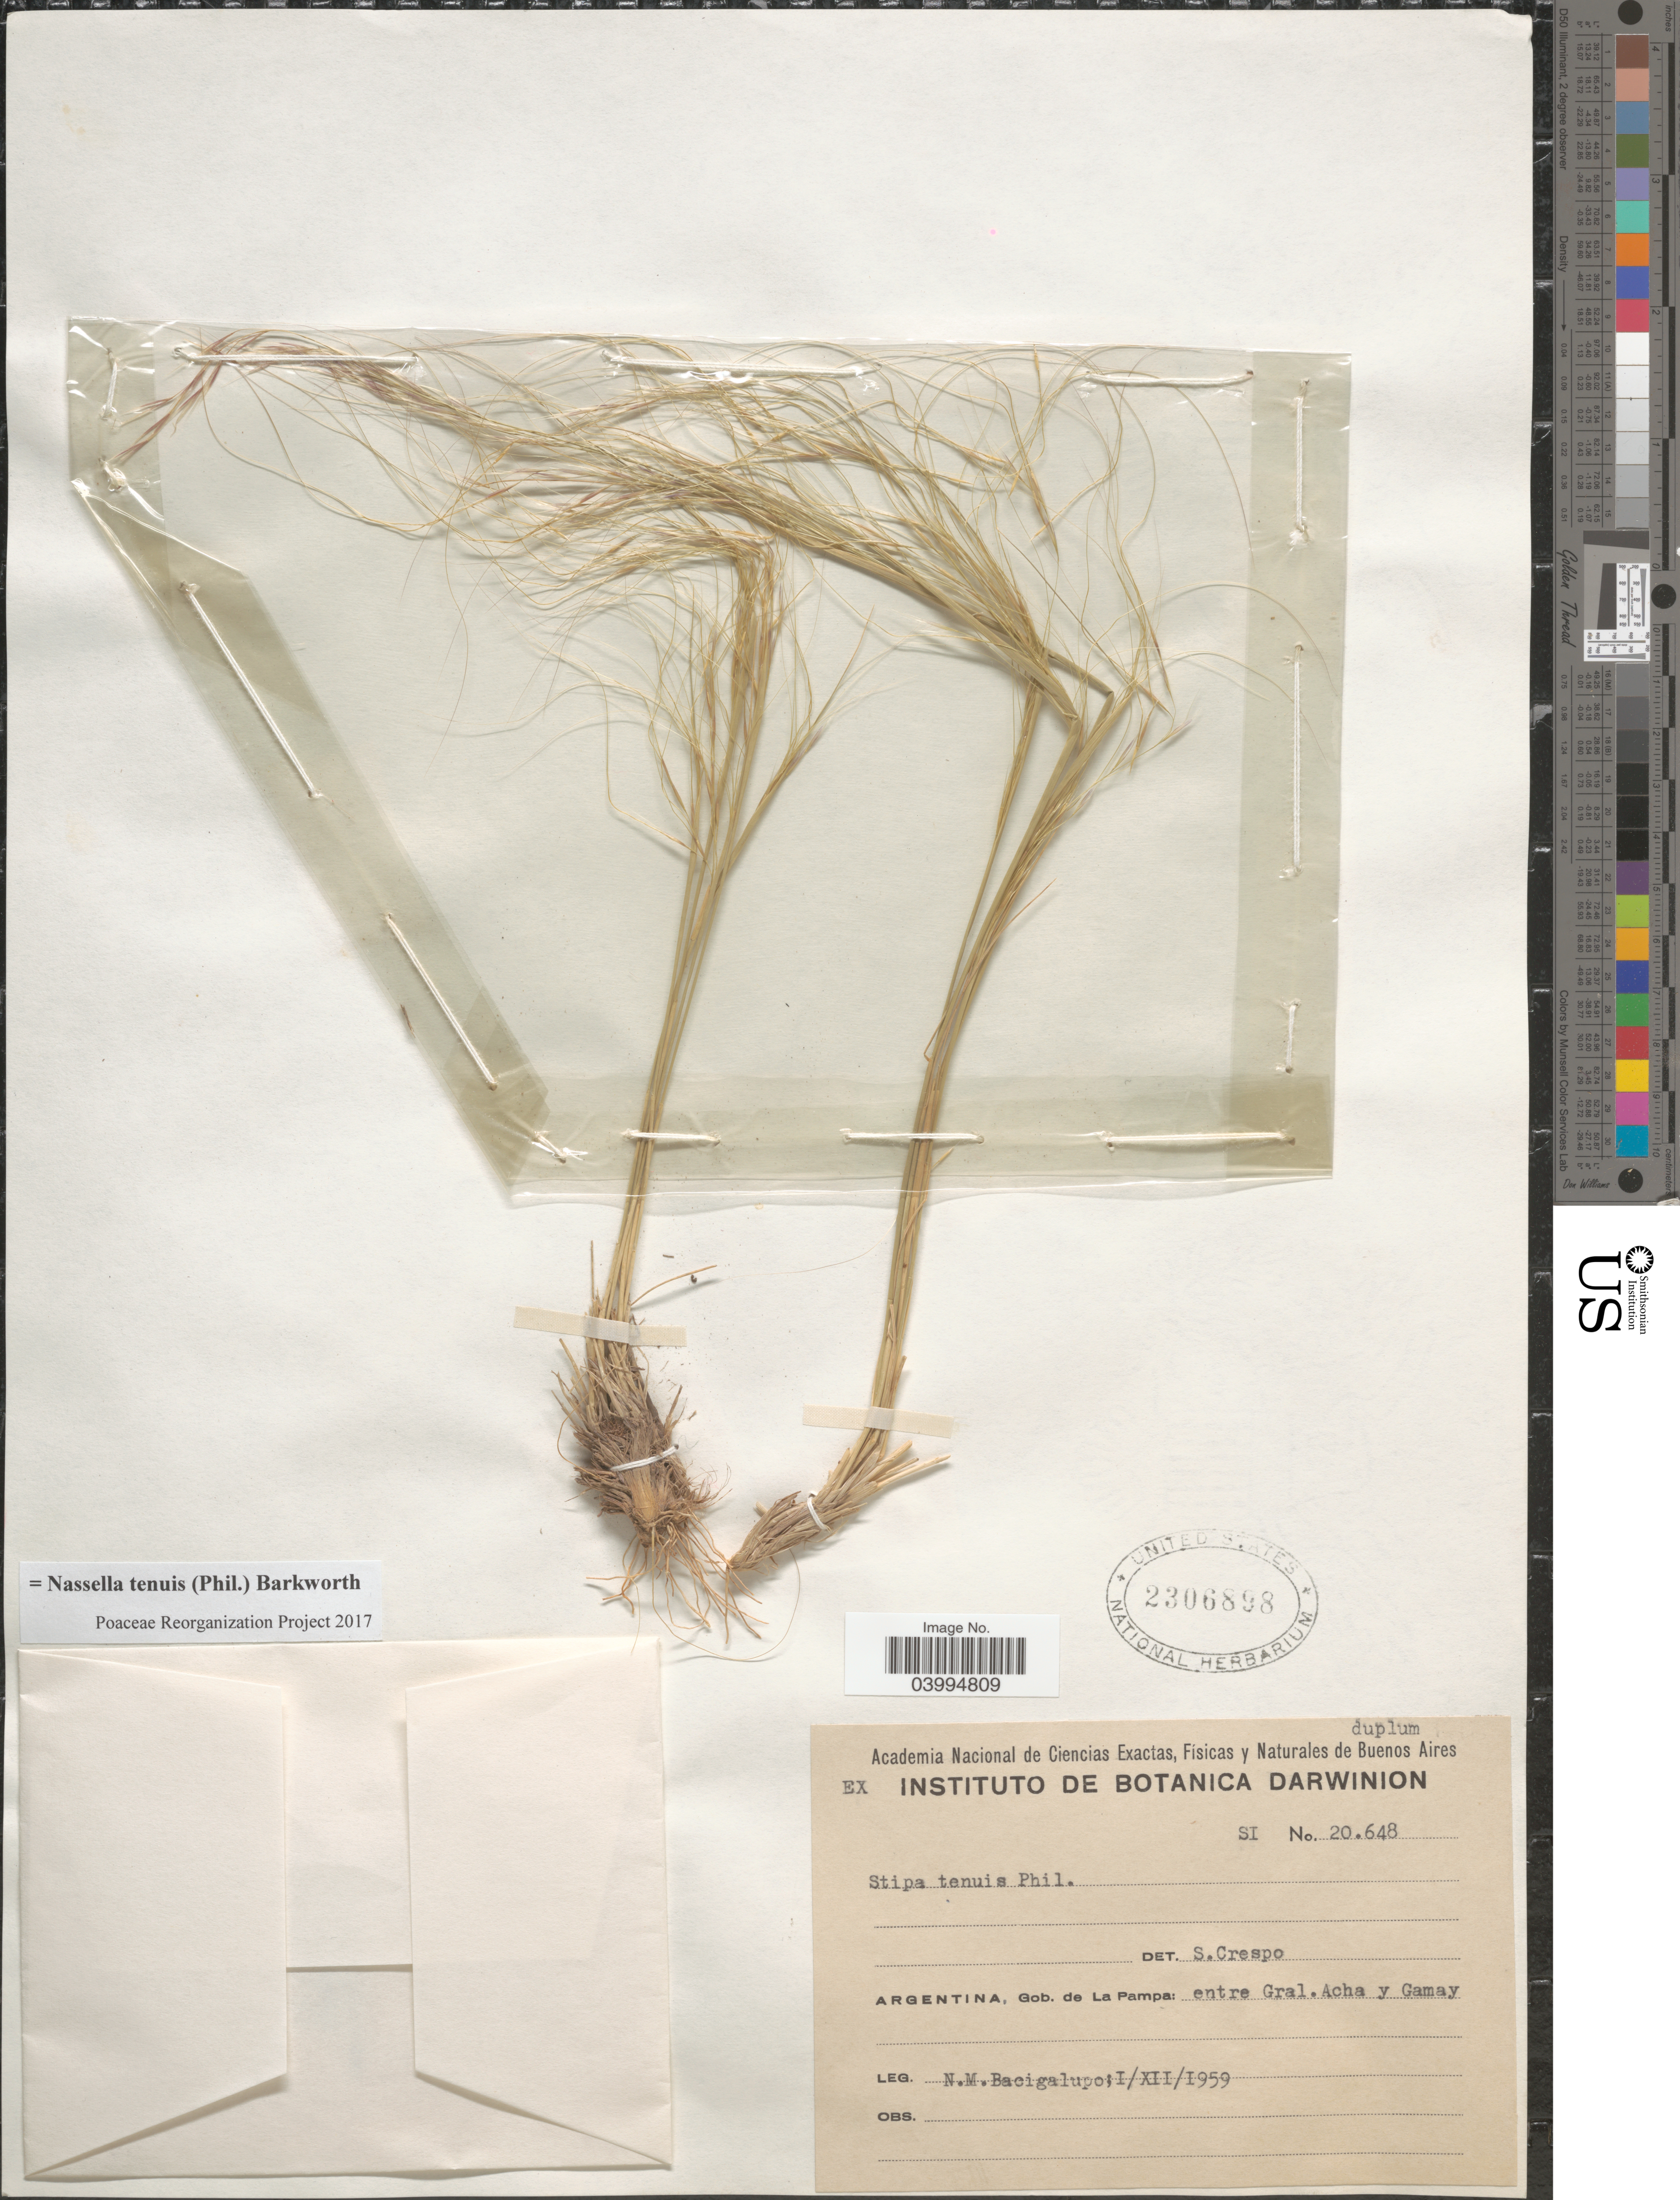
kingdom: Plantae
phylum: Tracheophyta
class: Liliopsida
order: Poales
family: Poaceae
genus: Nassella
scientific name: Nassella tenuis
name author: (Phil.) Barkworth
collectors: N. M. Bacigalupo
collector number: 20648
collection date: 1959-12-01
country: Argentina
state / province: La Pampa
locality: Gob. de La Pampa: entre Gral. Acha y Gamay.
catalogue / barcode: US 2306898